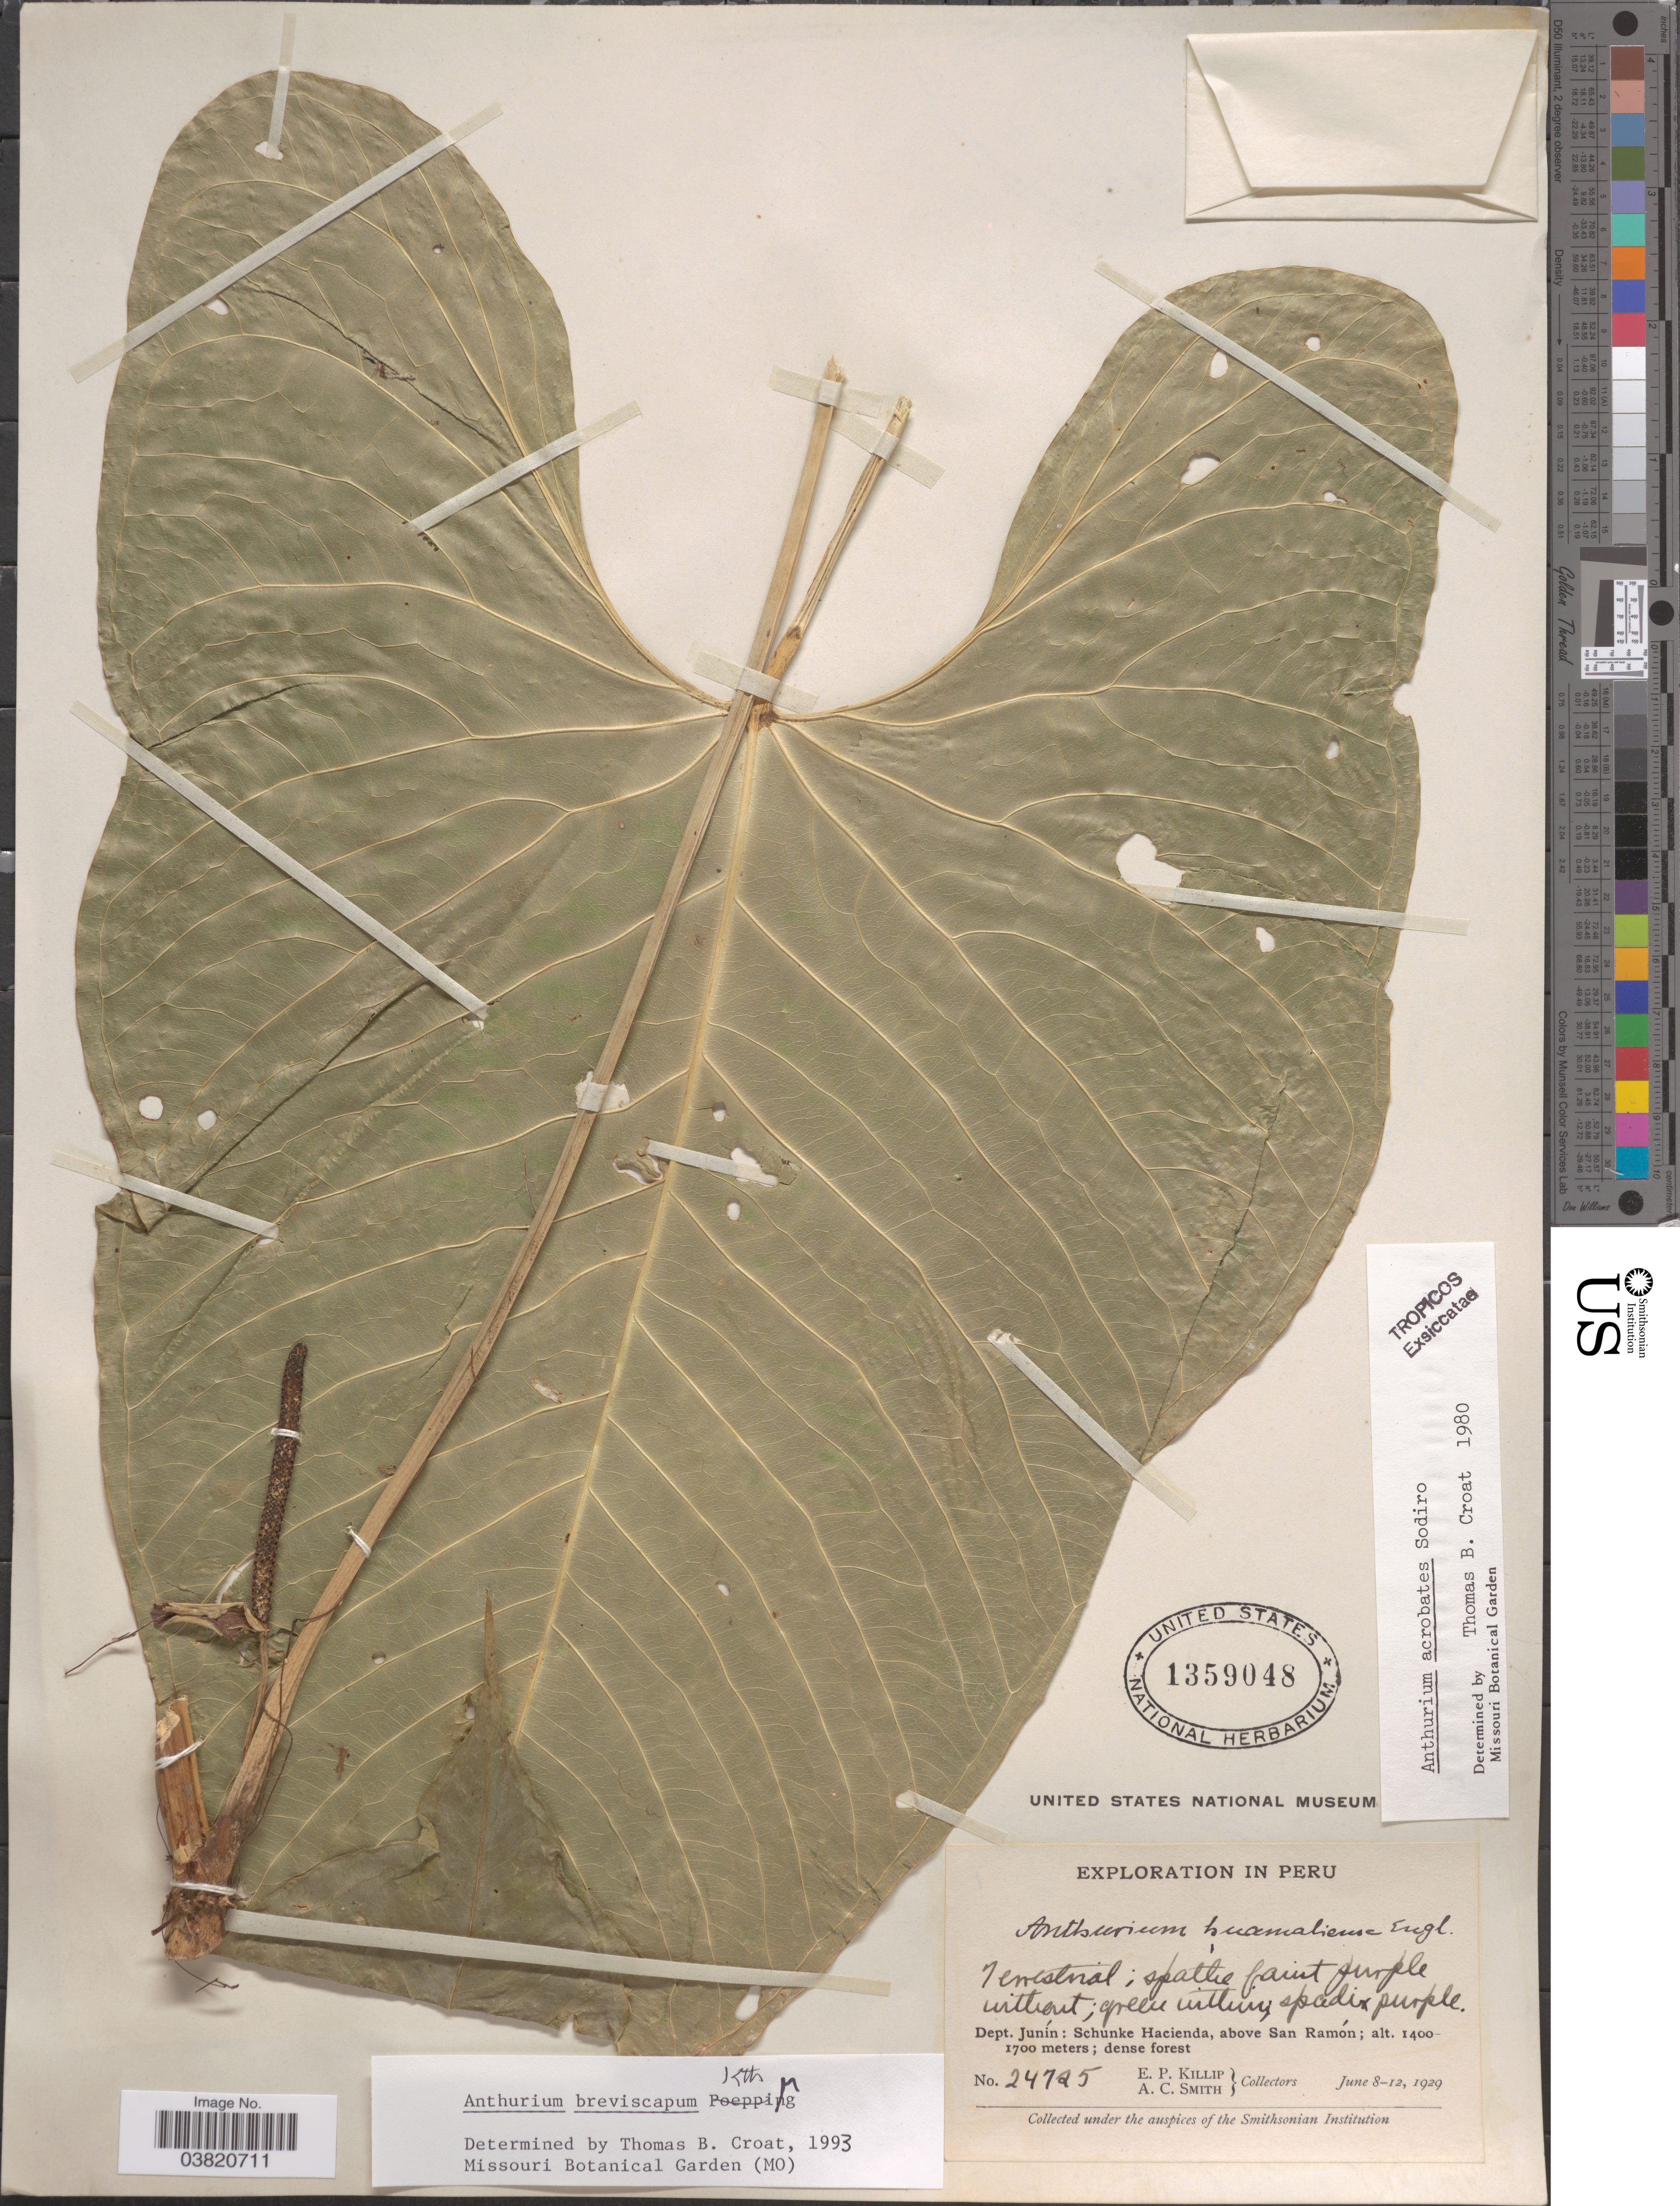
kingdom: Plantae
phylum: Tracheophyta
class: Liliopsida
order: Alismatales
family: Araceae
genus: Anthurium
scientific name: Anthurium breviscapum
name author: Kunth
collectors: E. P. Killip & A. C. Smith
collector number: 24725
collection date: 1929-06-08/1929-06-12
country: Peru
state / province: Junín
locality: Dept. Junín: Schunke Hacienda, above San Ramón.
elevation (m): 1400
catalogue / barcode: US 1359048